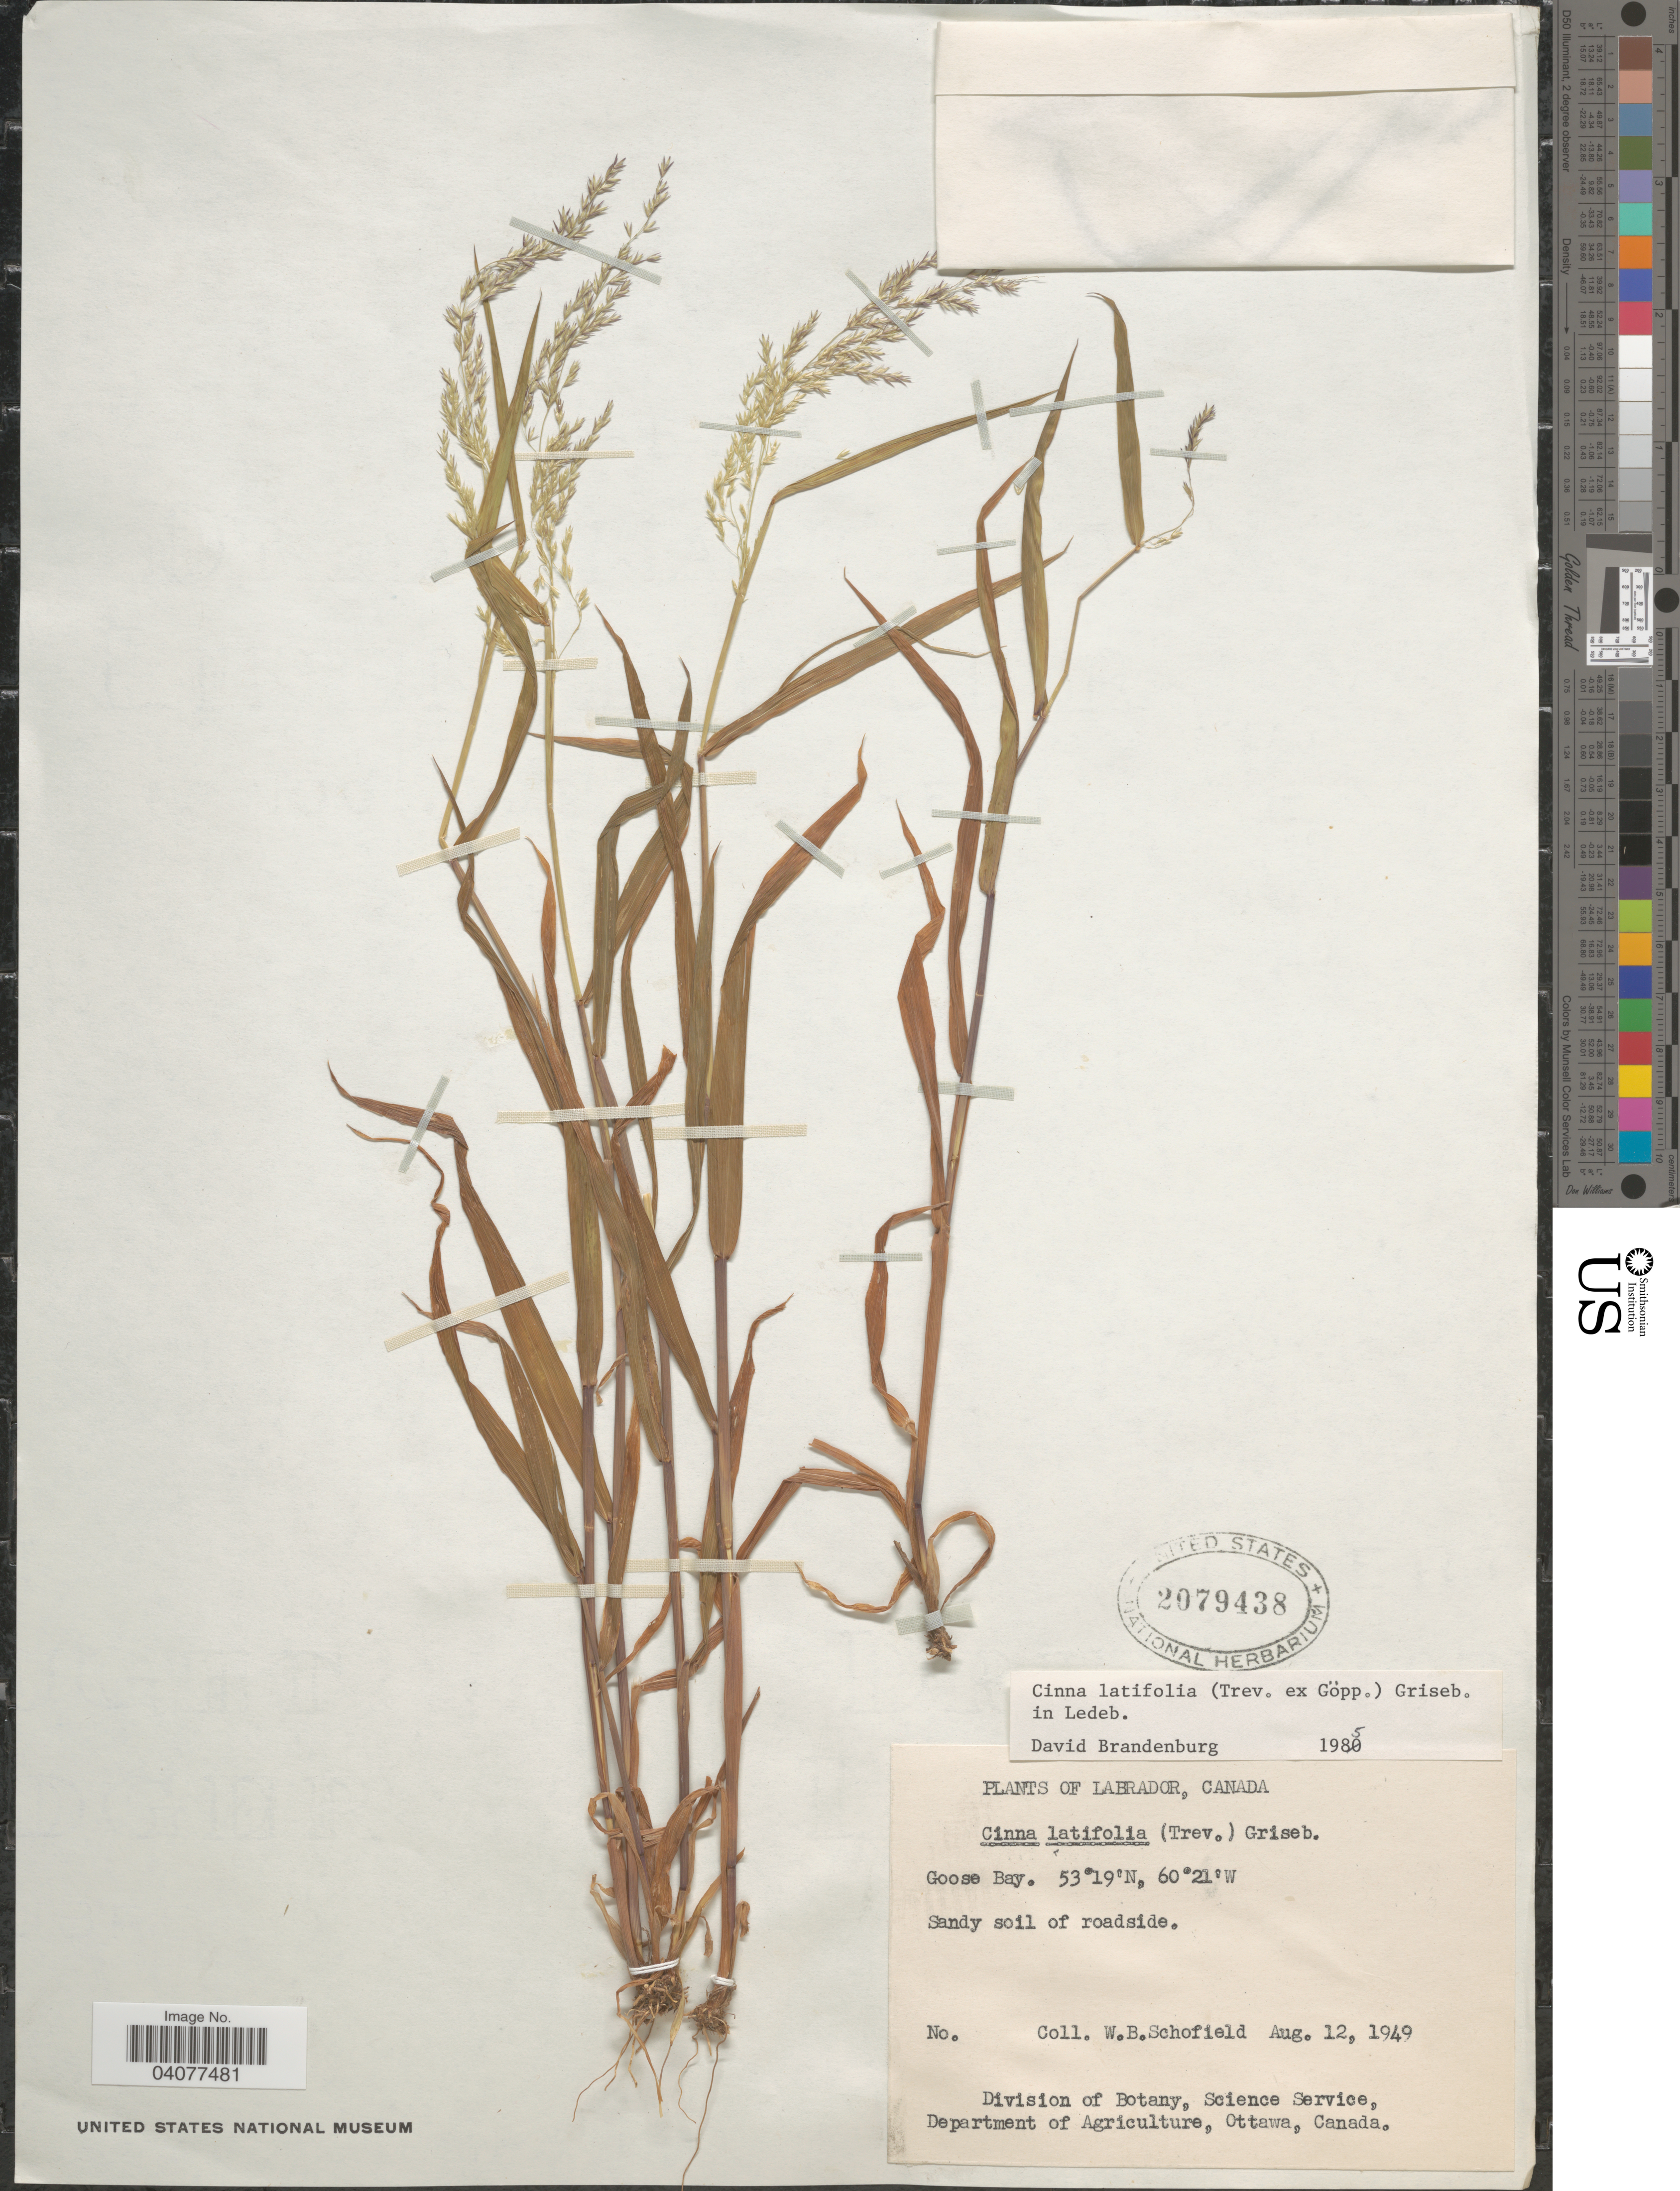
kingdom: Plantae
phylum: Tracheophyta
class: Liliopsida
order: Poales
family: Poaceae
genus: Cinna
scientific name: Cinna latifolia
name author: (Trevir. ex Goeppert) Griseb.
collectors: W. Schofield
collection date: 1949-08-12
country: Canada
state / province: Newfoundland and Labrador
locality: Labrador. Goose Day. Sandy soil of roadside.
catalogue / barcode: US 2079438